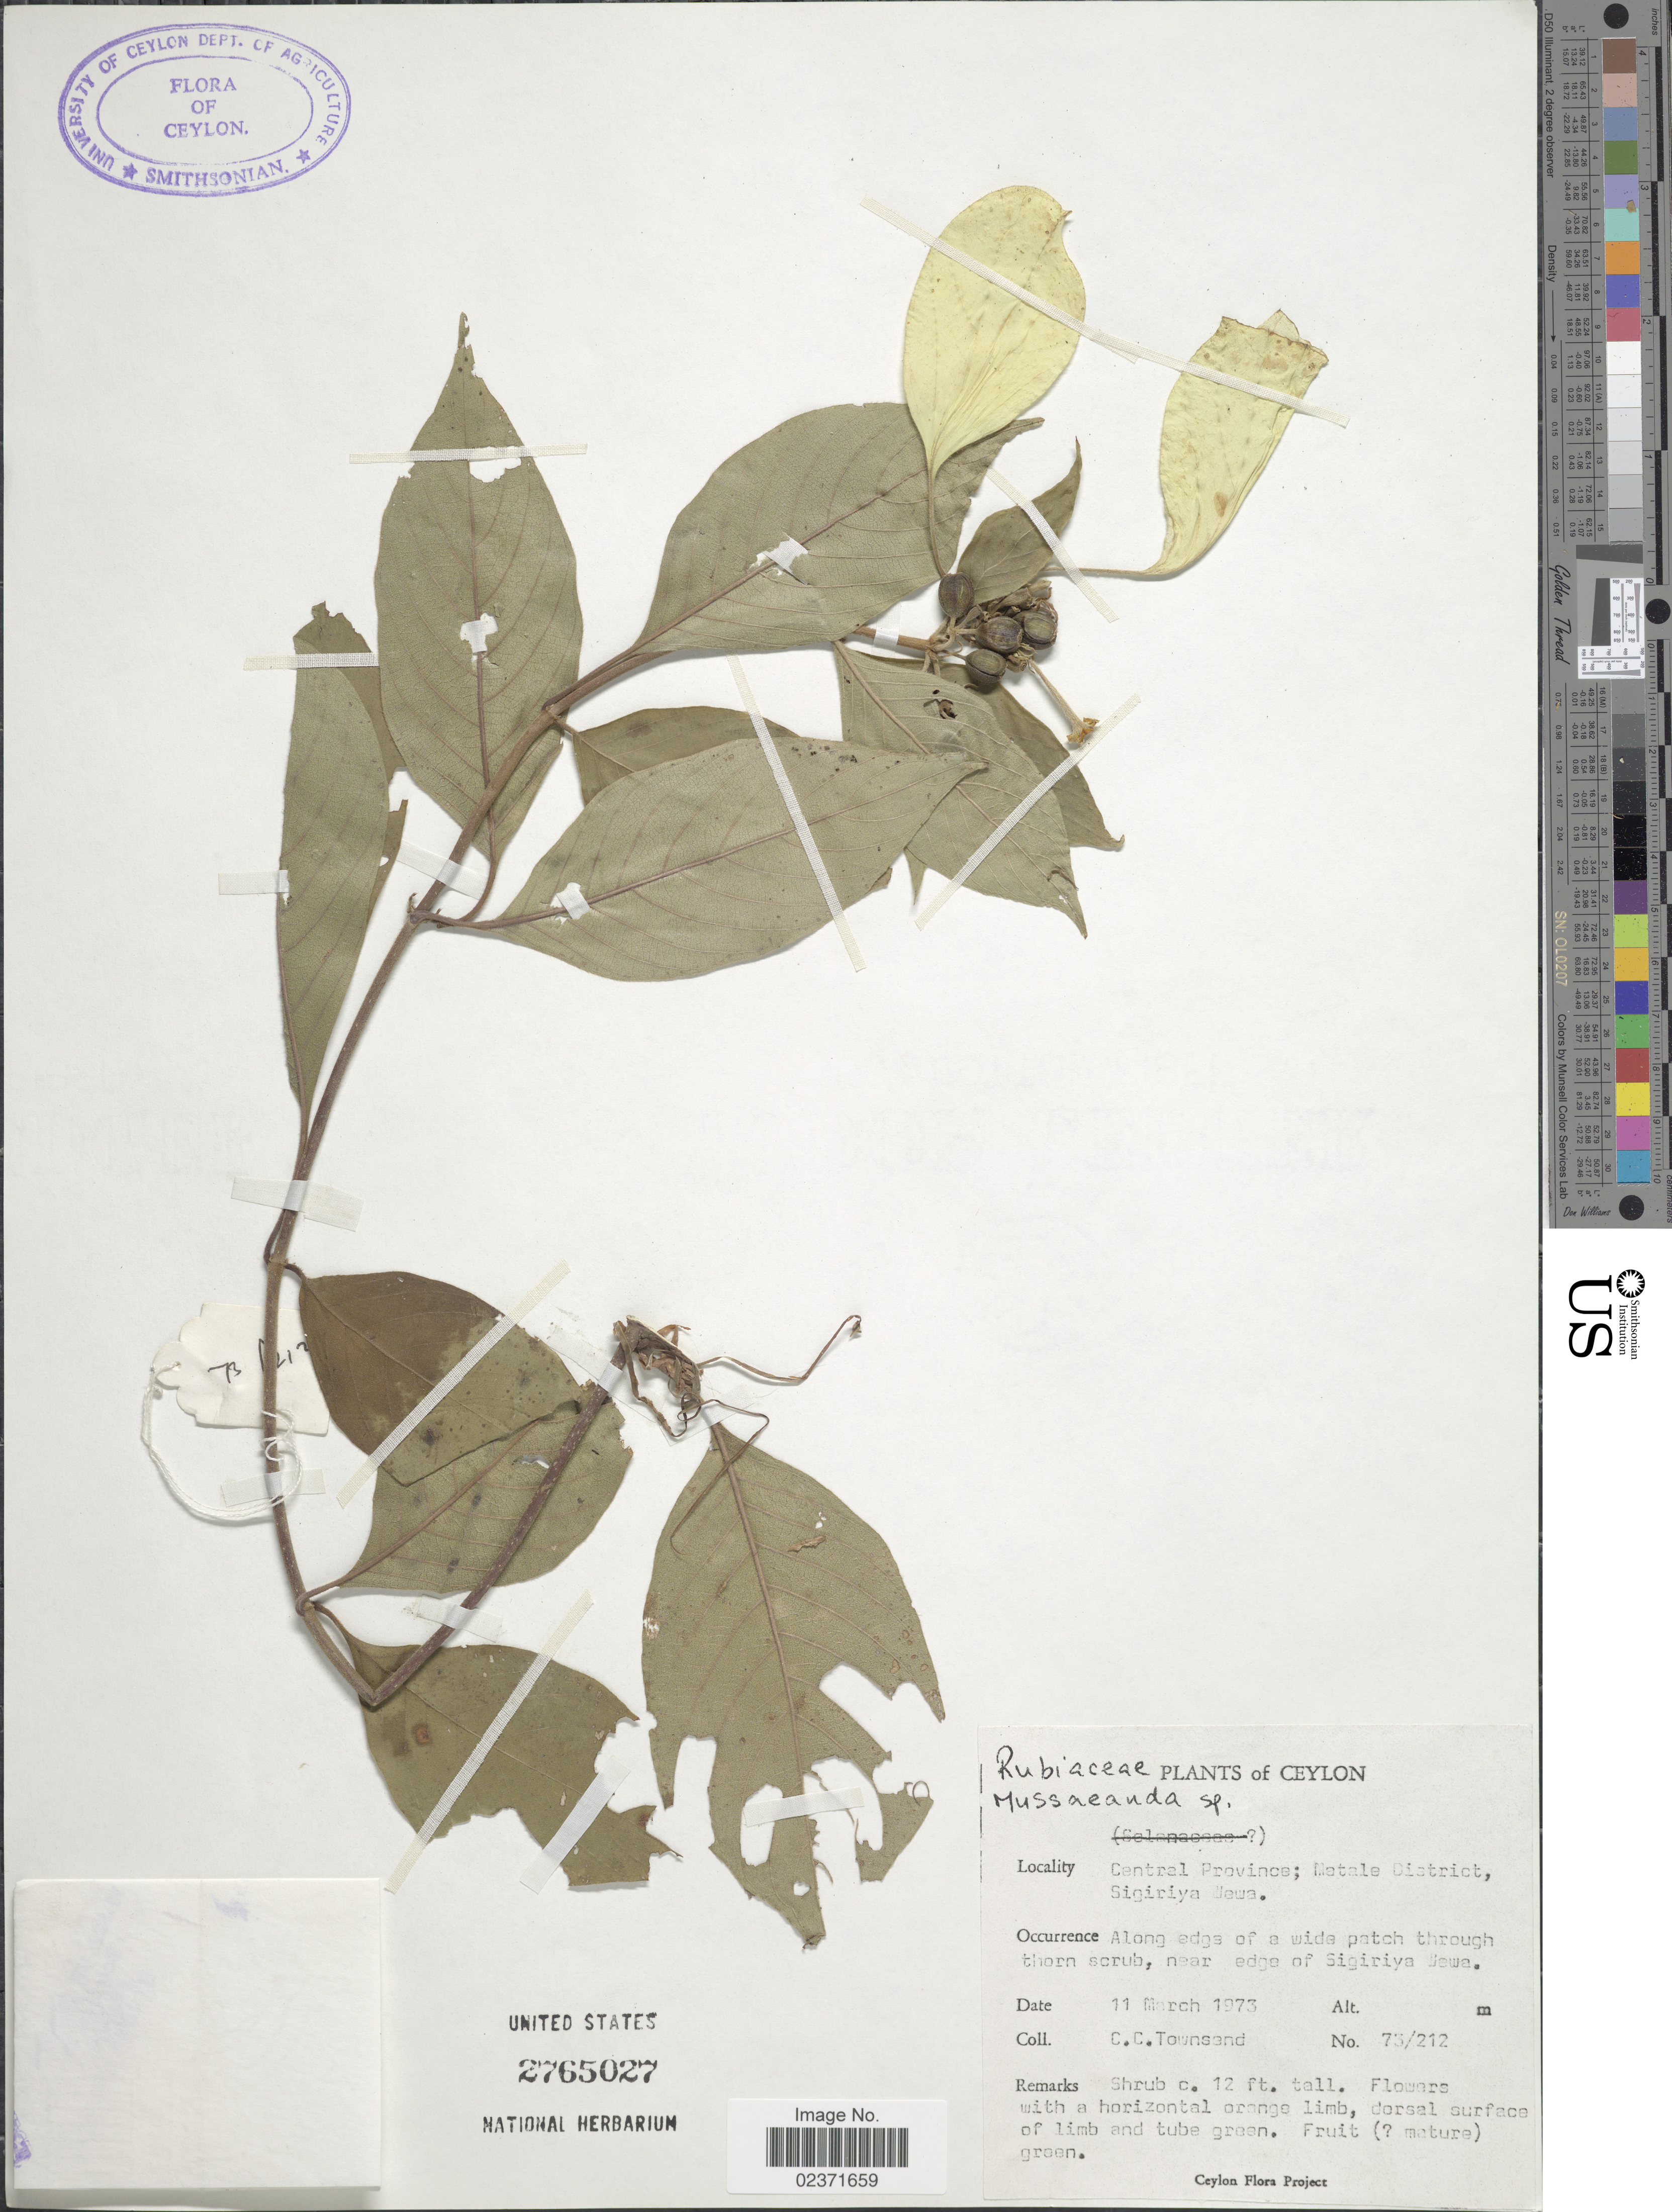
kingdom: Plantae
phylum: Tracheophyta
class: Magnoliopsida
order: Gentianales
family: Rubiaceae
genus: Mussaenda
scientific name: Mussaenda sp.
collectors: C. C. Townsend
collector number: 73/212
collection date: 1973-03-11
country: Sri Lanka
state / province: Central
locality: Ceylon. Matale District, Singiriya Wewa.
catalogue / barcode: US 2765027